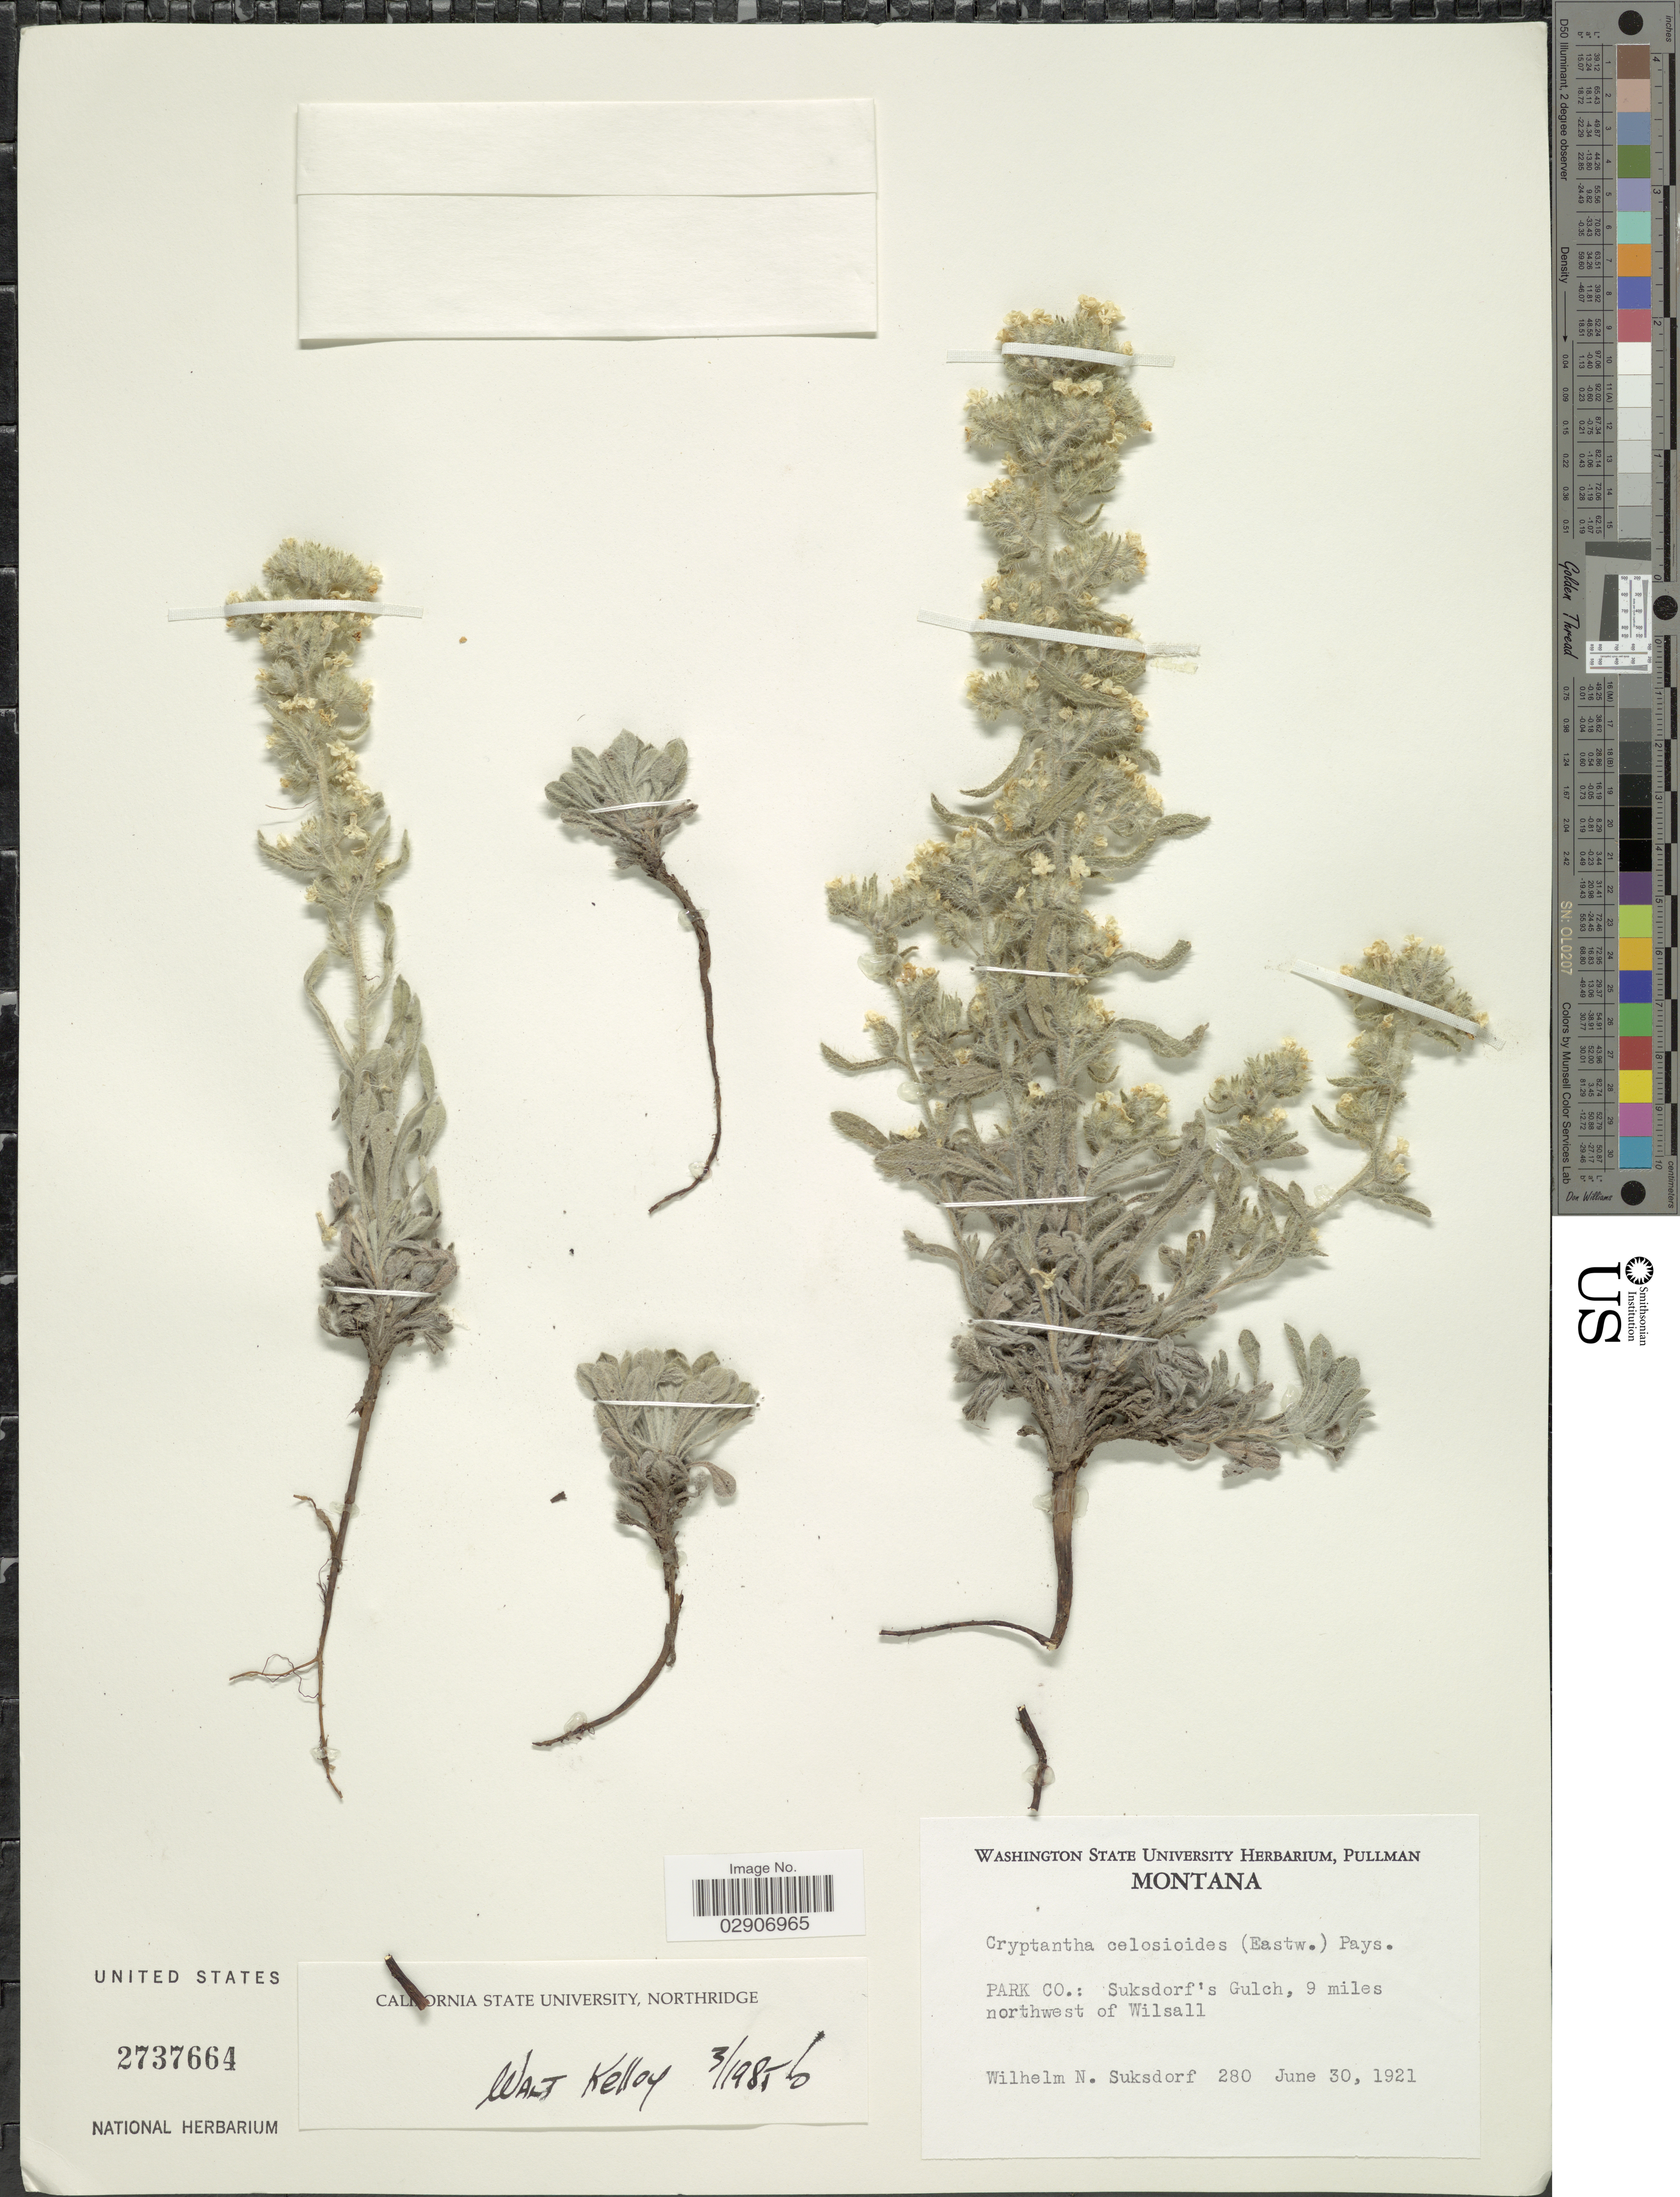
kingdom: Plantae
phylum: Tracheophyta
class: Magnoliopsida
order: Boraginales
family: Boraginaceae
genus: Cryptantha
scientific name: Cryptantha celosioides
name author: (Eastw.) Payson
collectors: W. N. Suksdorf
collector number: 280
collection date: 1921-06-30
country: United States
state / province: Montana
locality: Park Co.: Suksdorf 's Gulch, 9 miles northwest of Wilsall.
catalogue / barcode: US 2737664